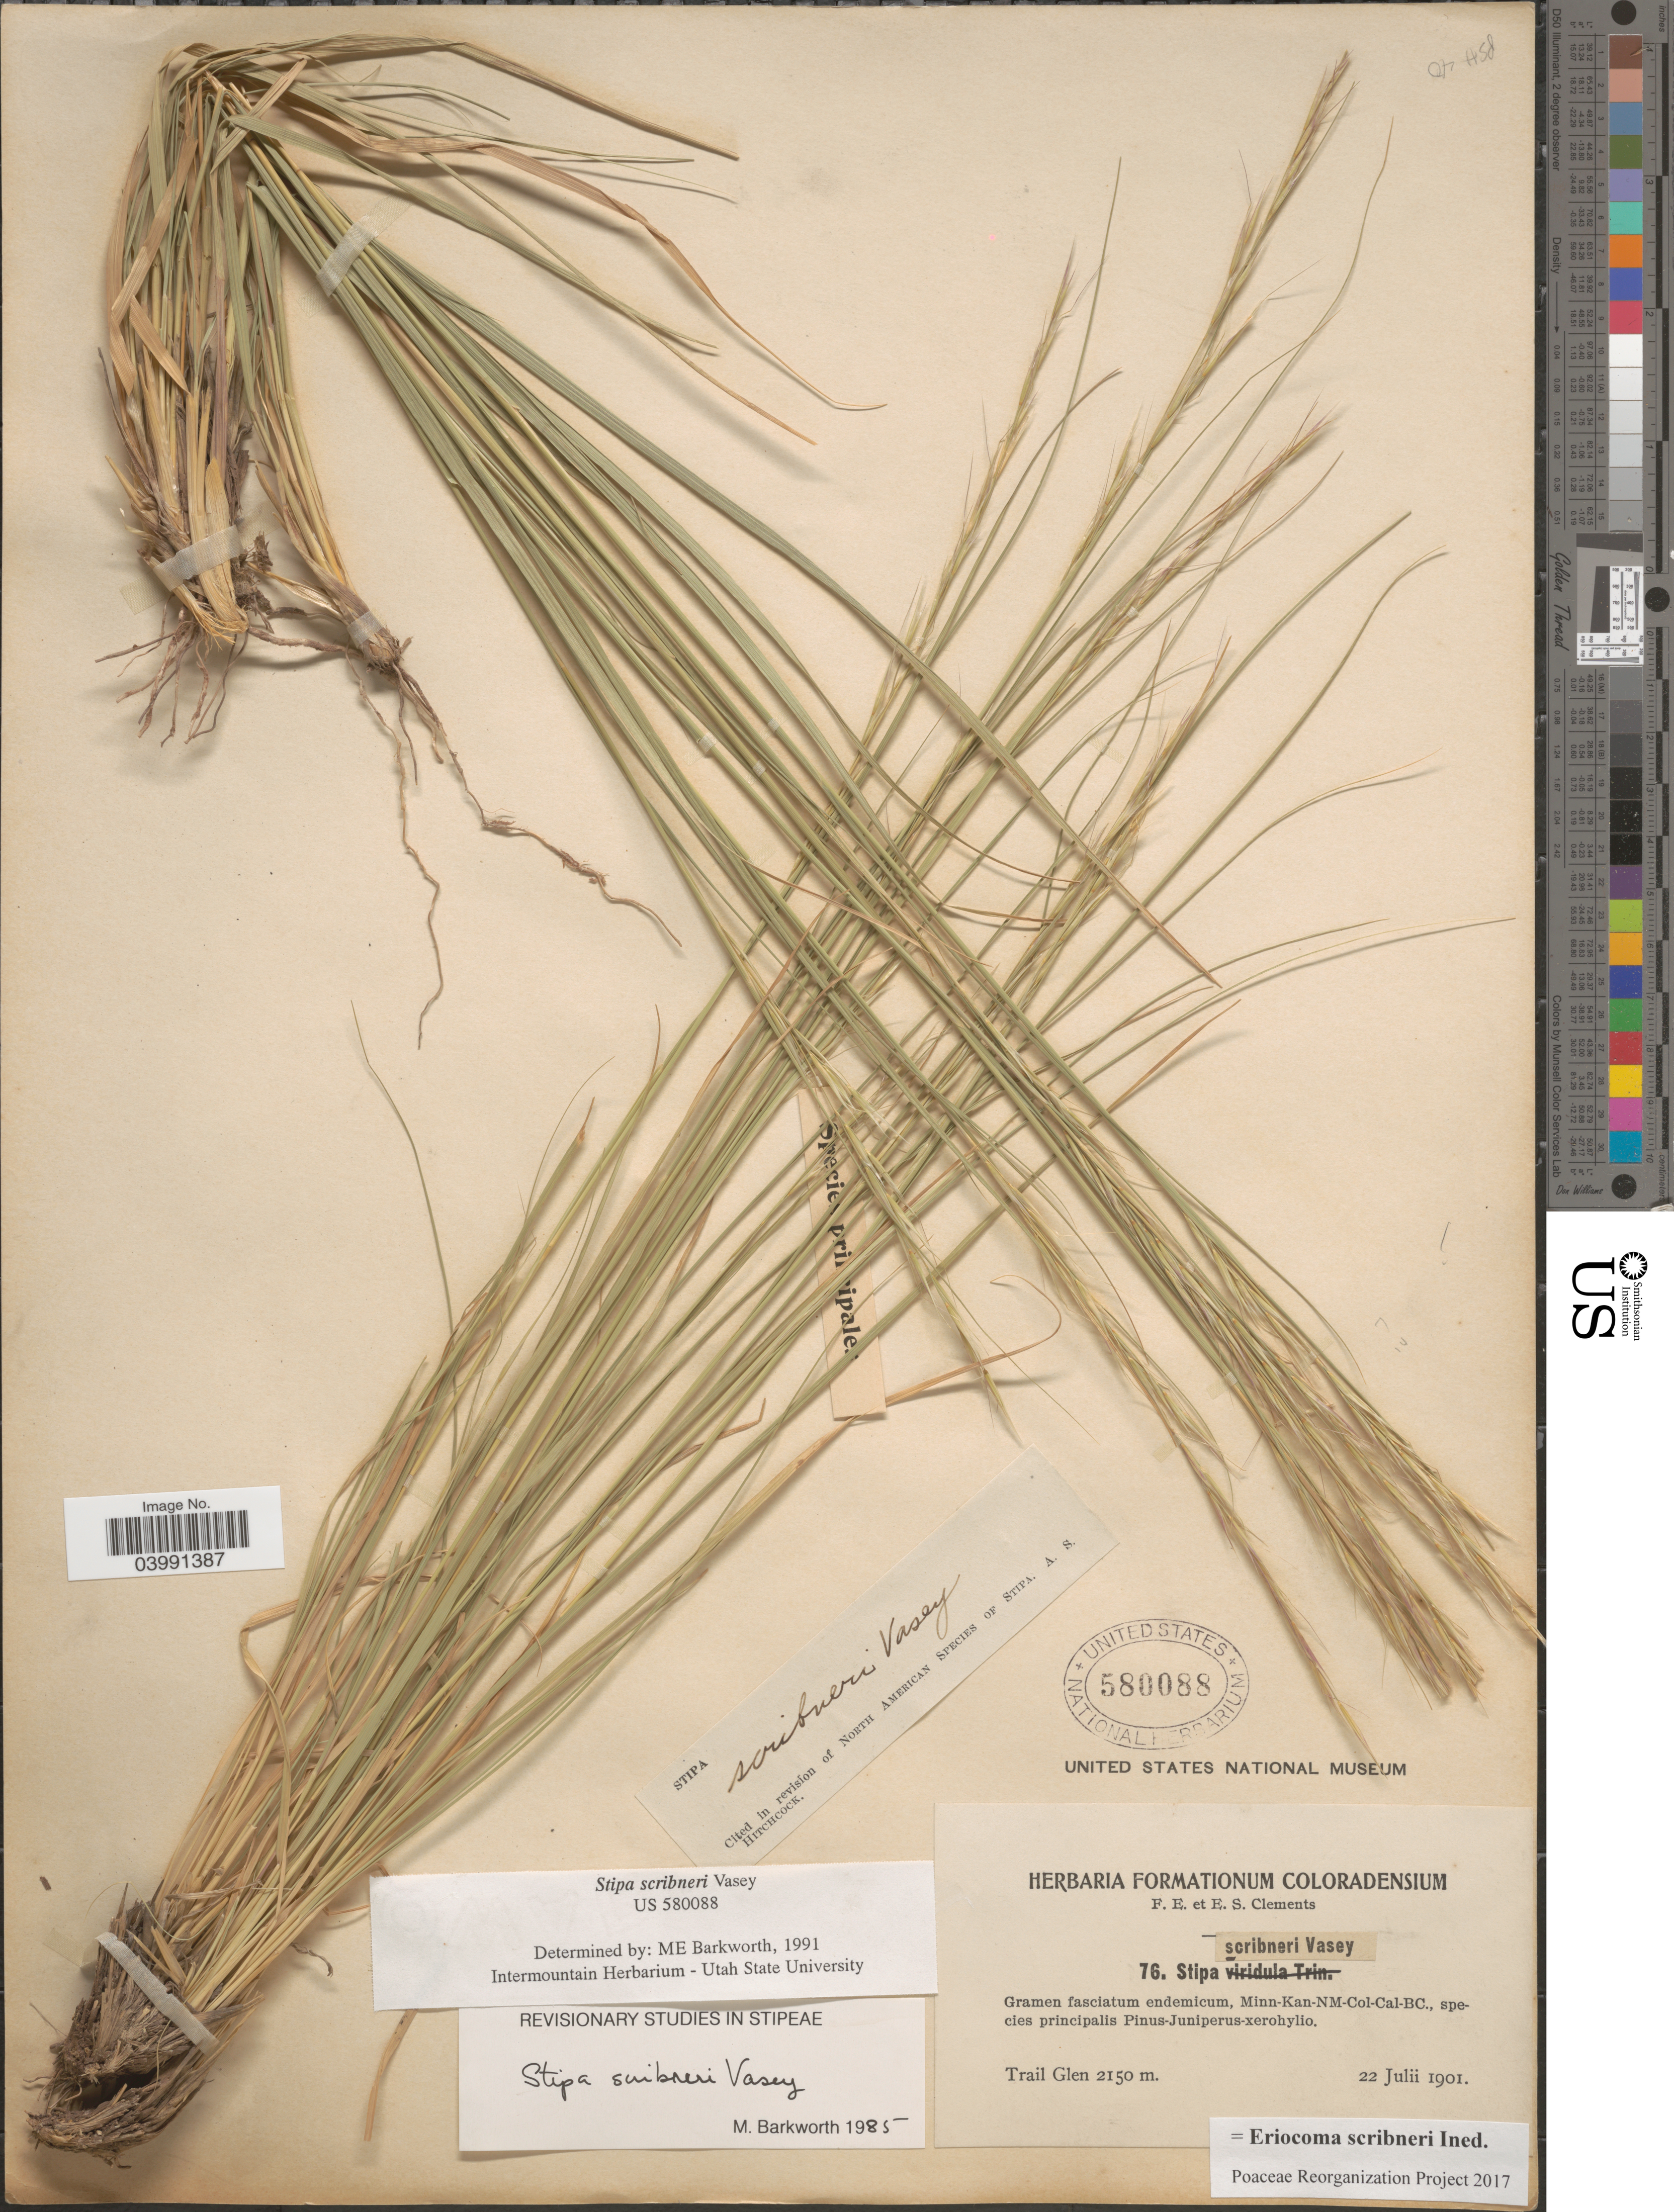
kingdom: Plantae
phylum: Tracheophyta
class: Liliopsida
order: Poales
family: Poaceae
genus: Eriocoma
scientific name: Eriocoma scribneri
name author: (Vasey) Romasch.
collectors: F. E. Clements & E. S. Clements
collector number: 76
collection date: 1901-07-22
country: United States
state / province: Colorado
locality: Trail Glen.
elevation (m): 2150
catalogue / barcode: US 580088